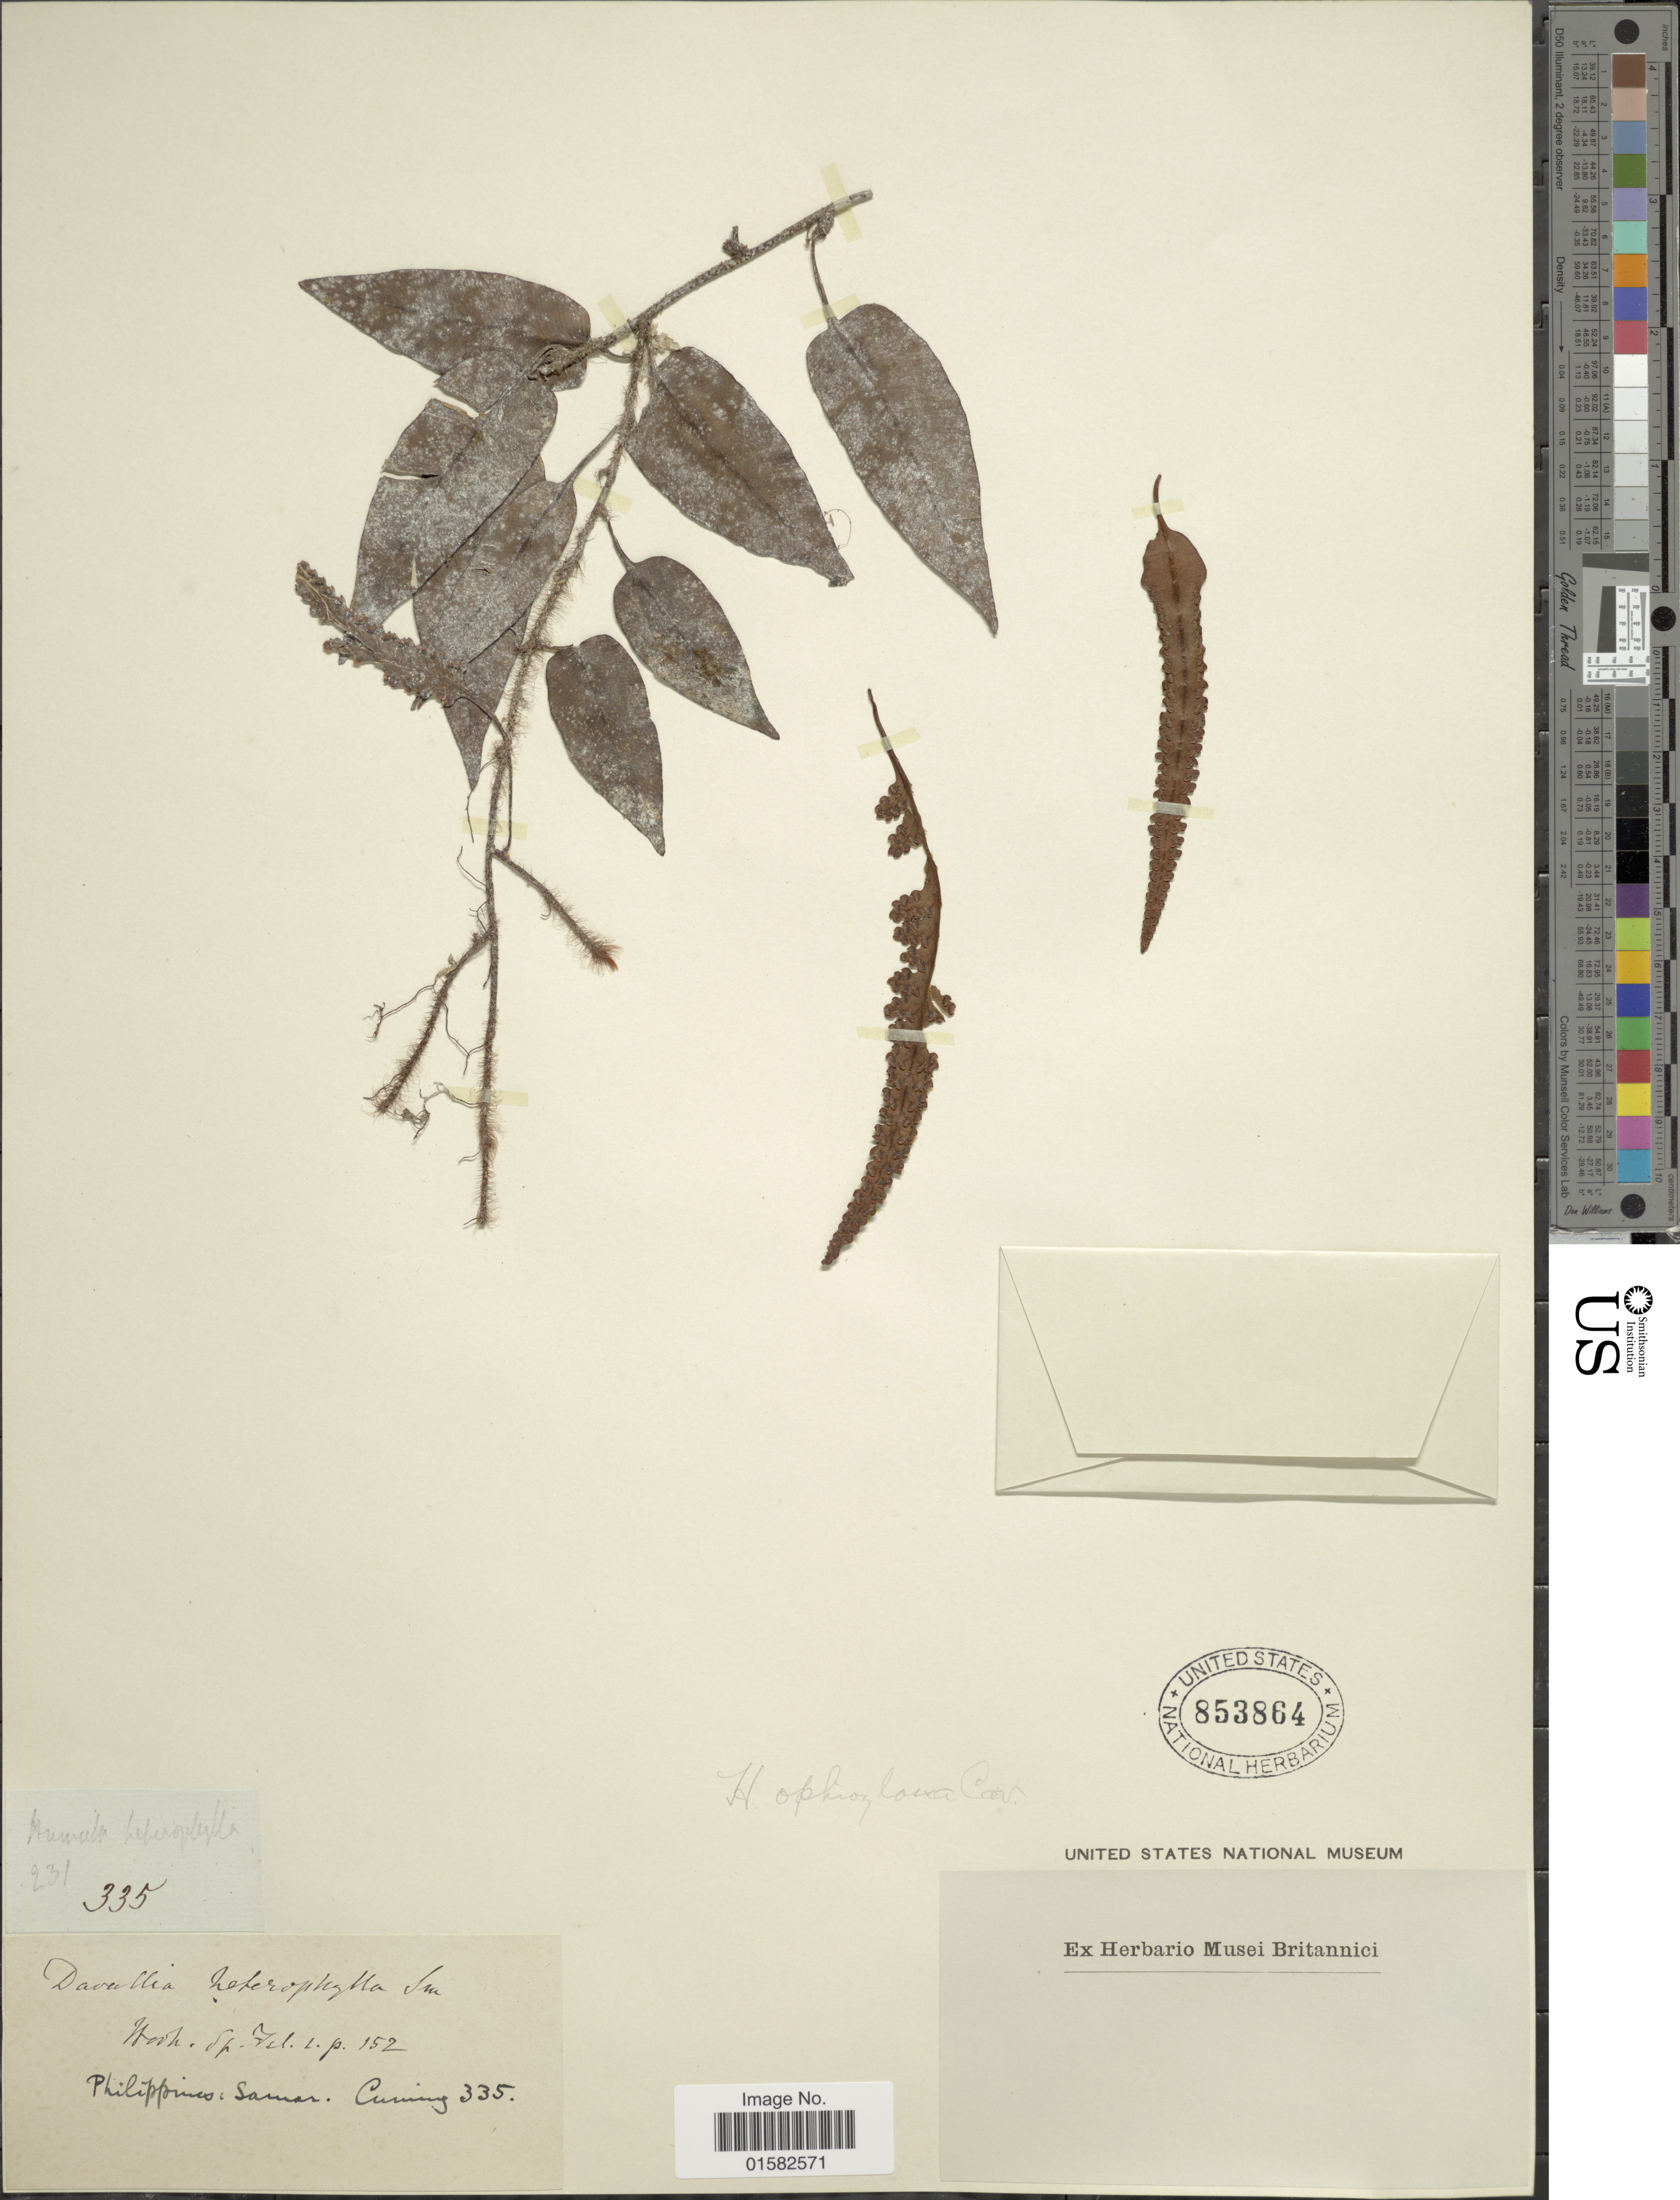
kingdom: Plantae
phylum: Tracheophyta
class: Polypodiopsida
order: Polypodiales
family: Davalliaceae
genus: Humata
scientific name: Humata heterophylla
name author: (Sm.) Desv.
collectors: -. Cuming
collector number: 335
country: Philippines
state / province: Eastern Visayas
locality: Samar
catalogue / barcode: US 853864